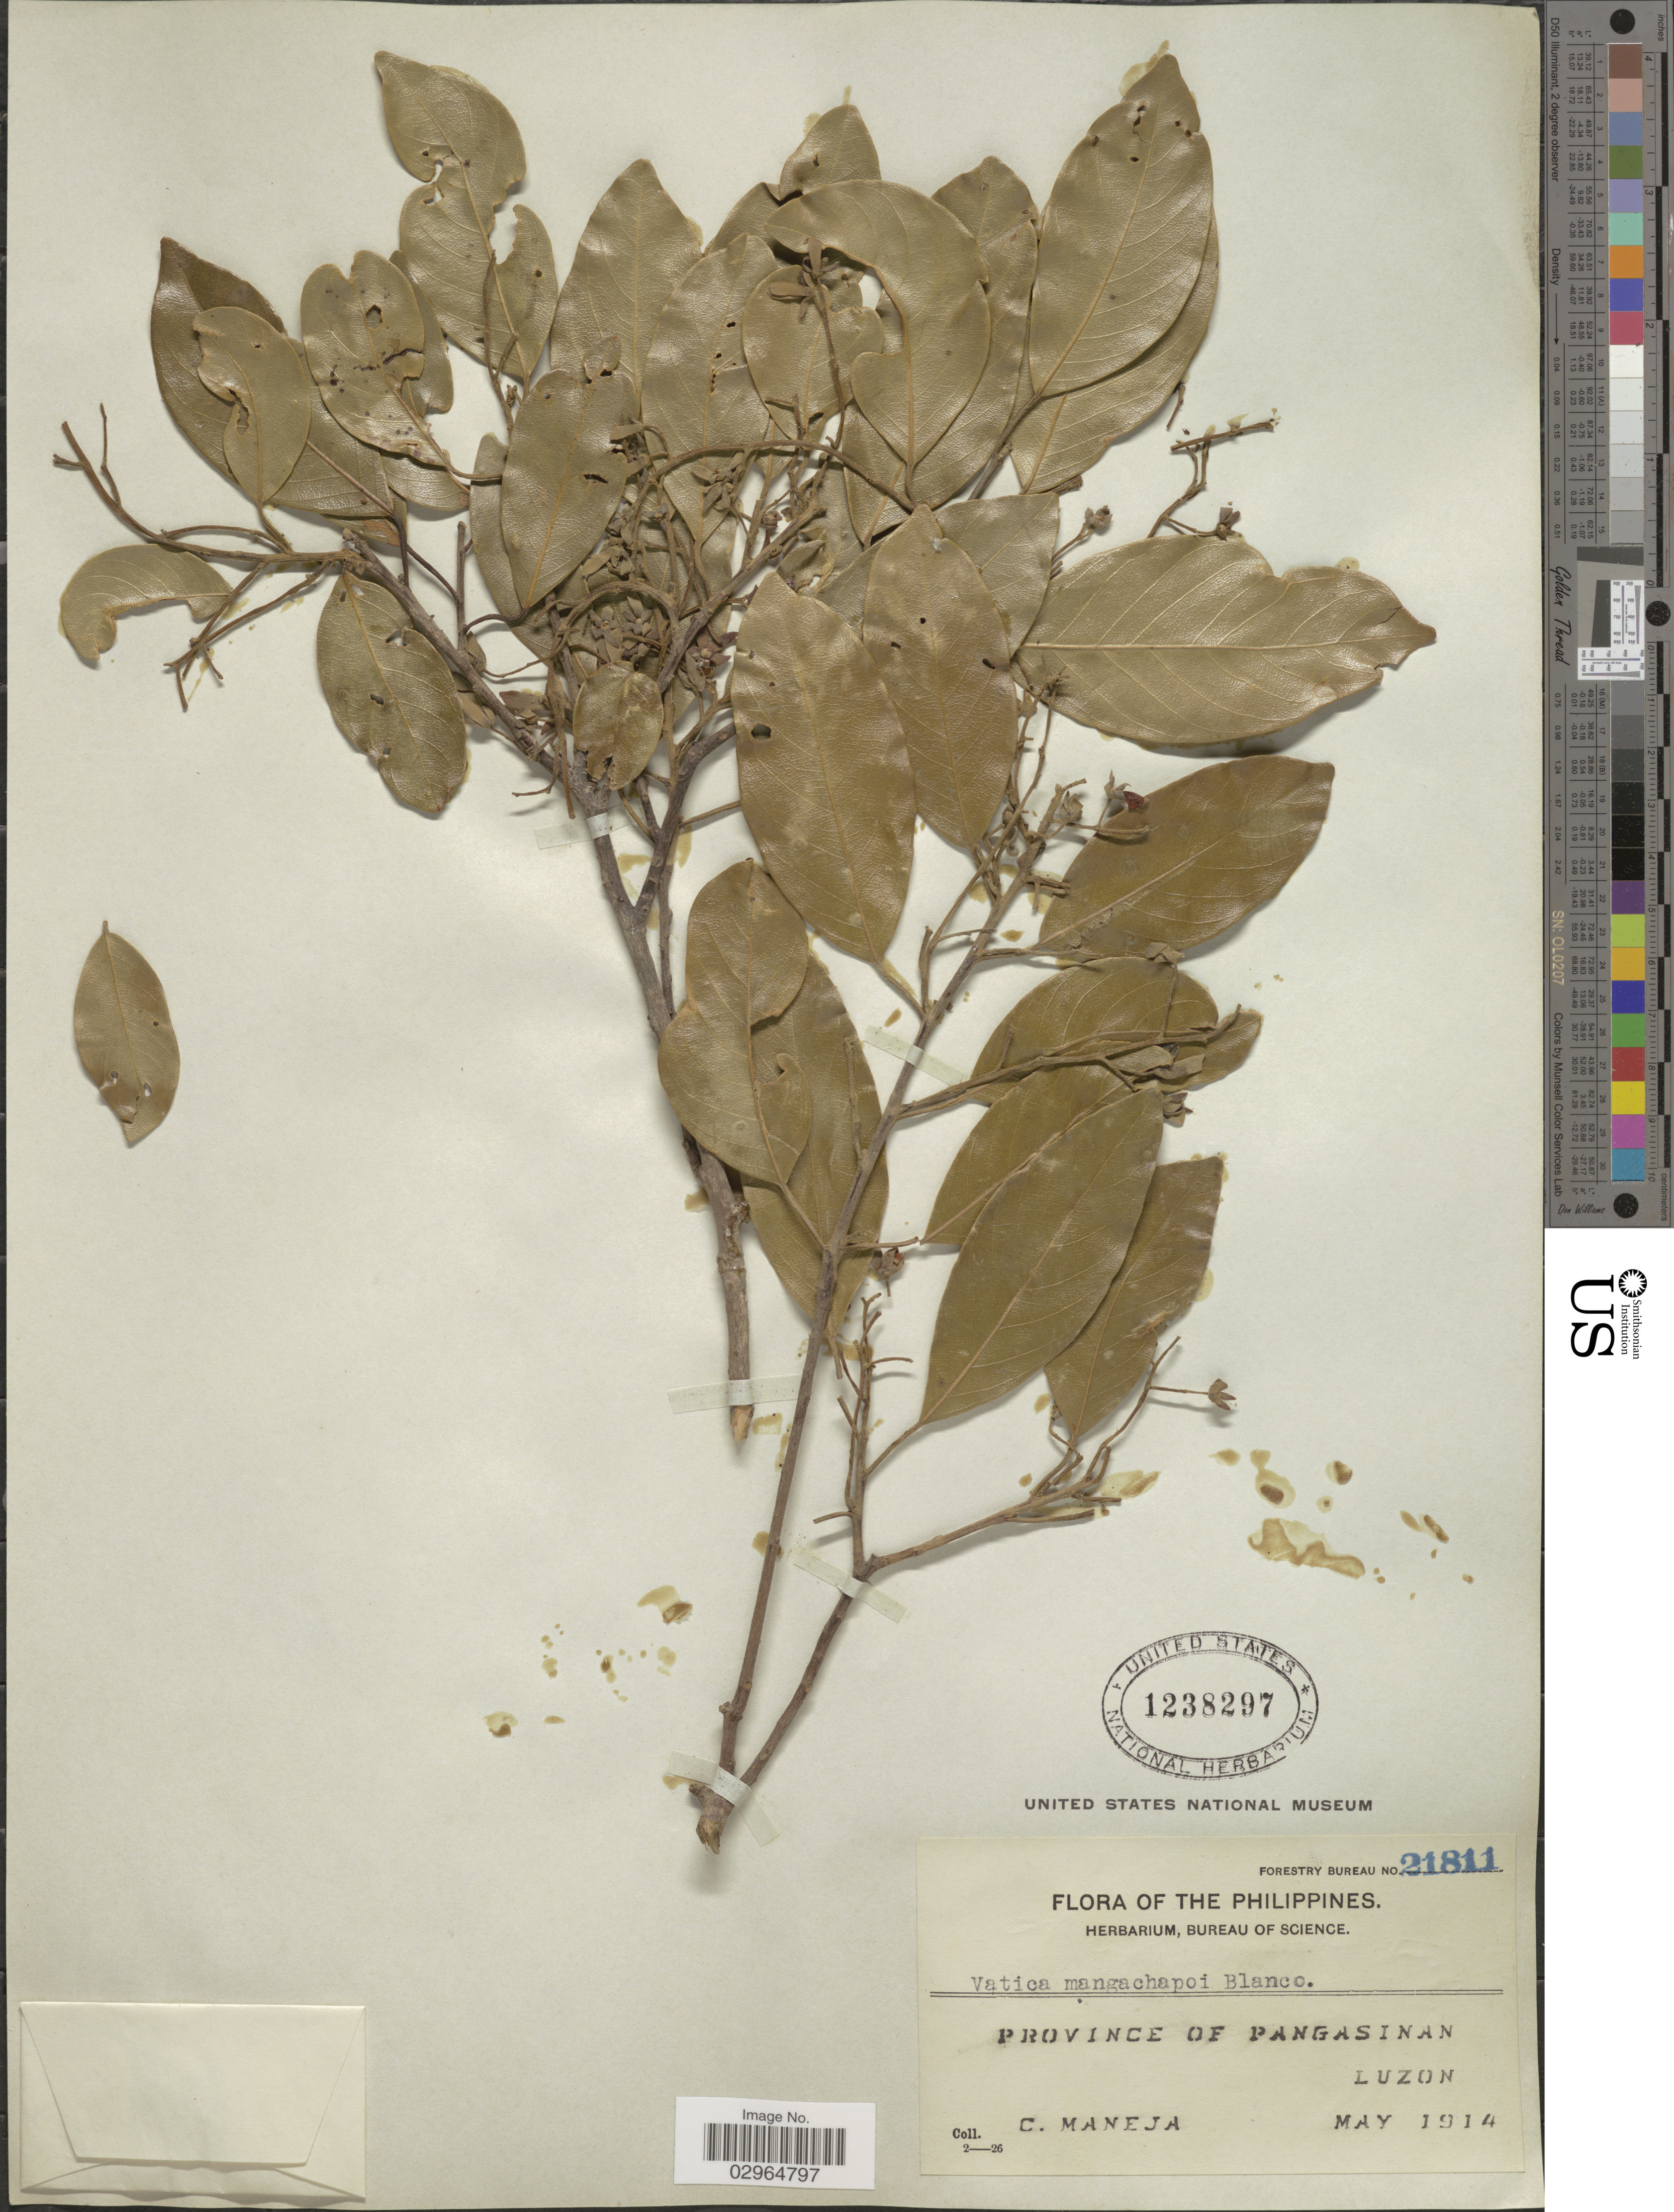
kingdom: Plantae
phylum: Tracheophyta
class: Magnoliopsida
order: Malvales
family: Dipterocarpaceae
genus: Vatica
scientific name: Vatica mangachapoi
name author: Blanco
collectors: C. Maneja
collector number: Forestry Bureau 21811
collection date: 1914-05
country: Philippines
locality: Province of Pangasinan. Luzon.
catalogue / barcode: US 1238297